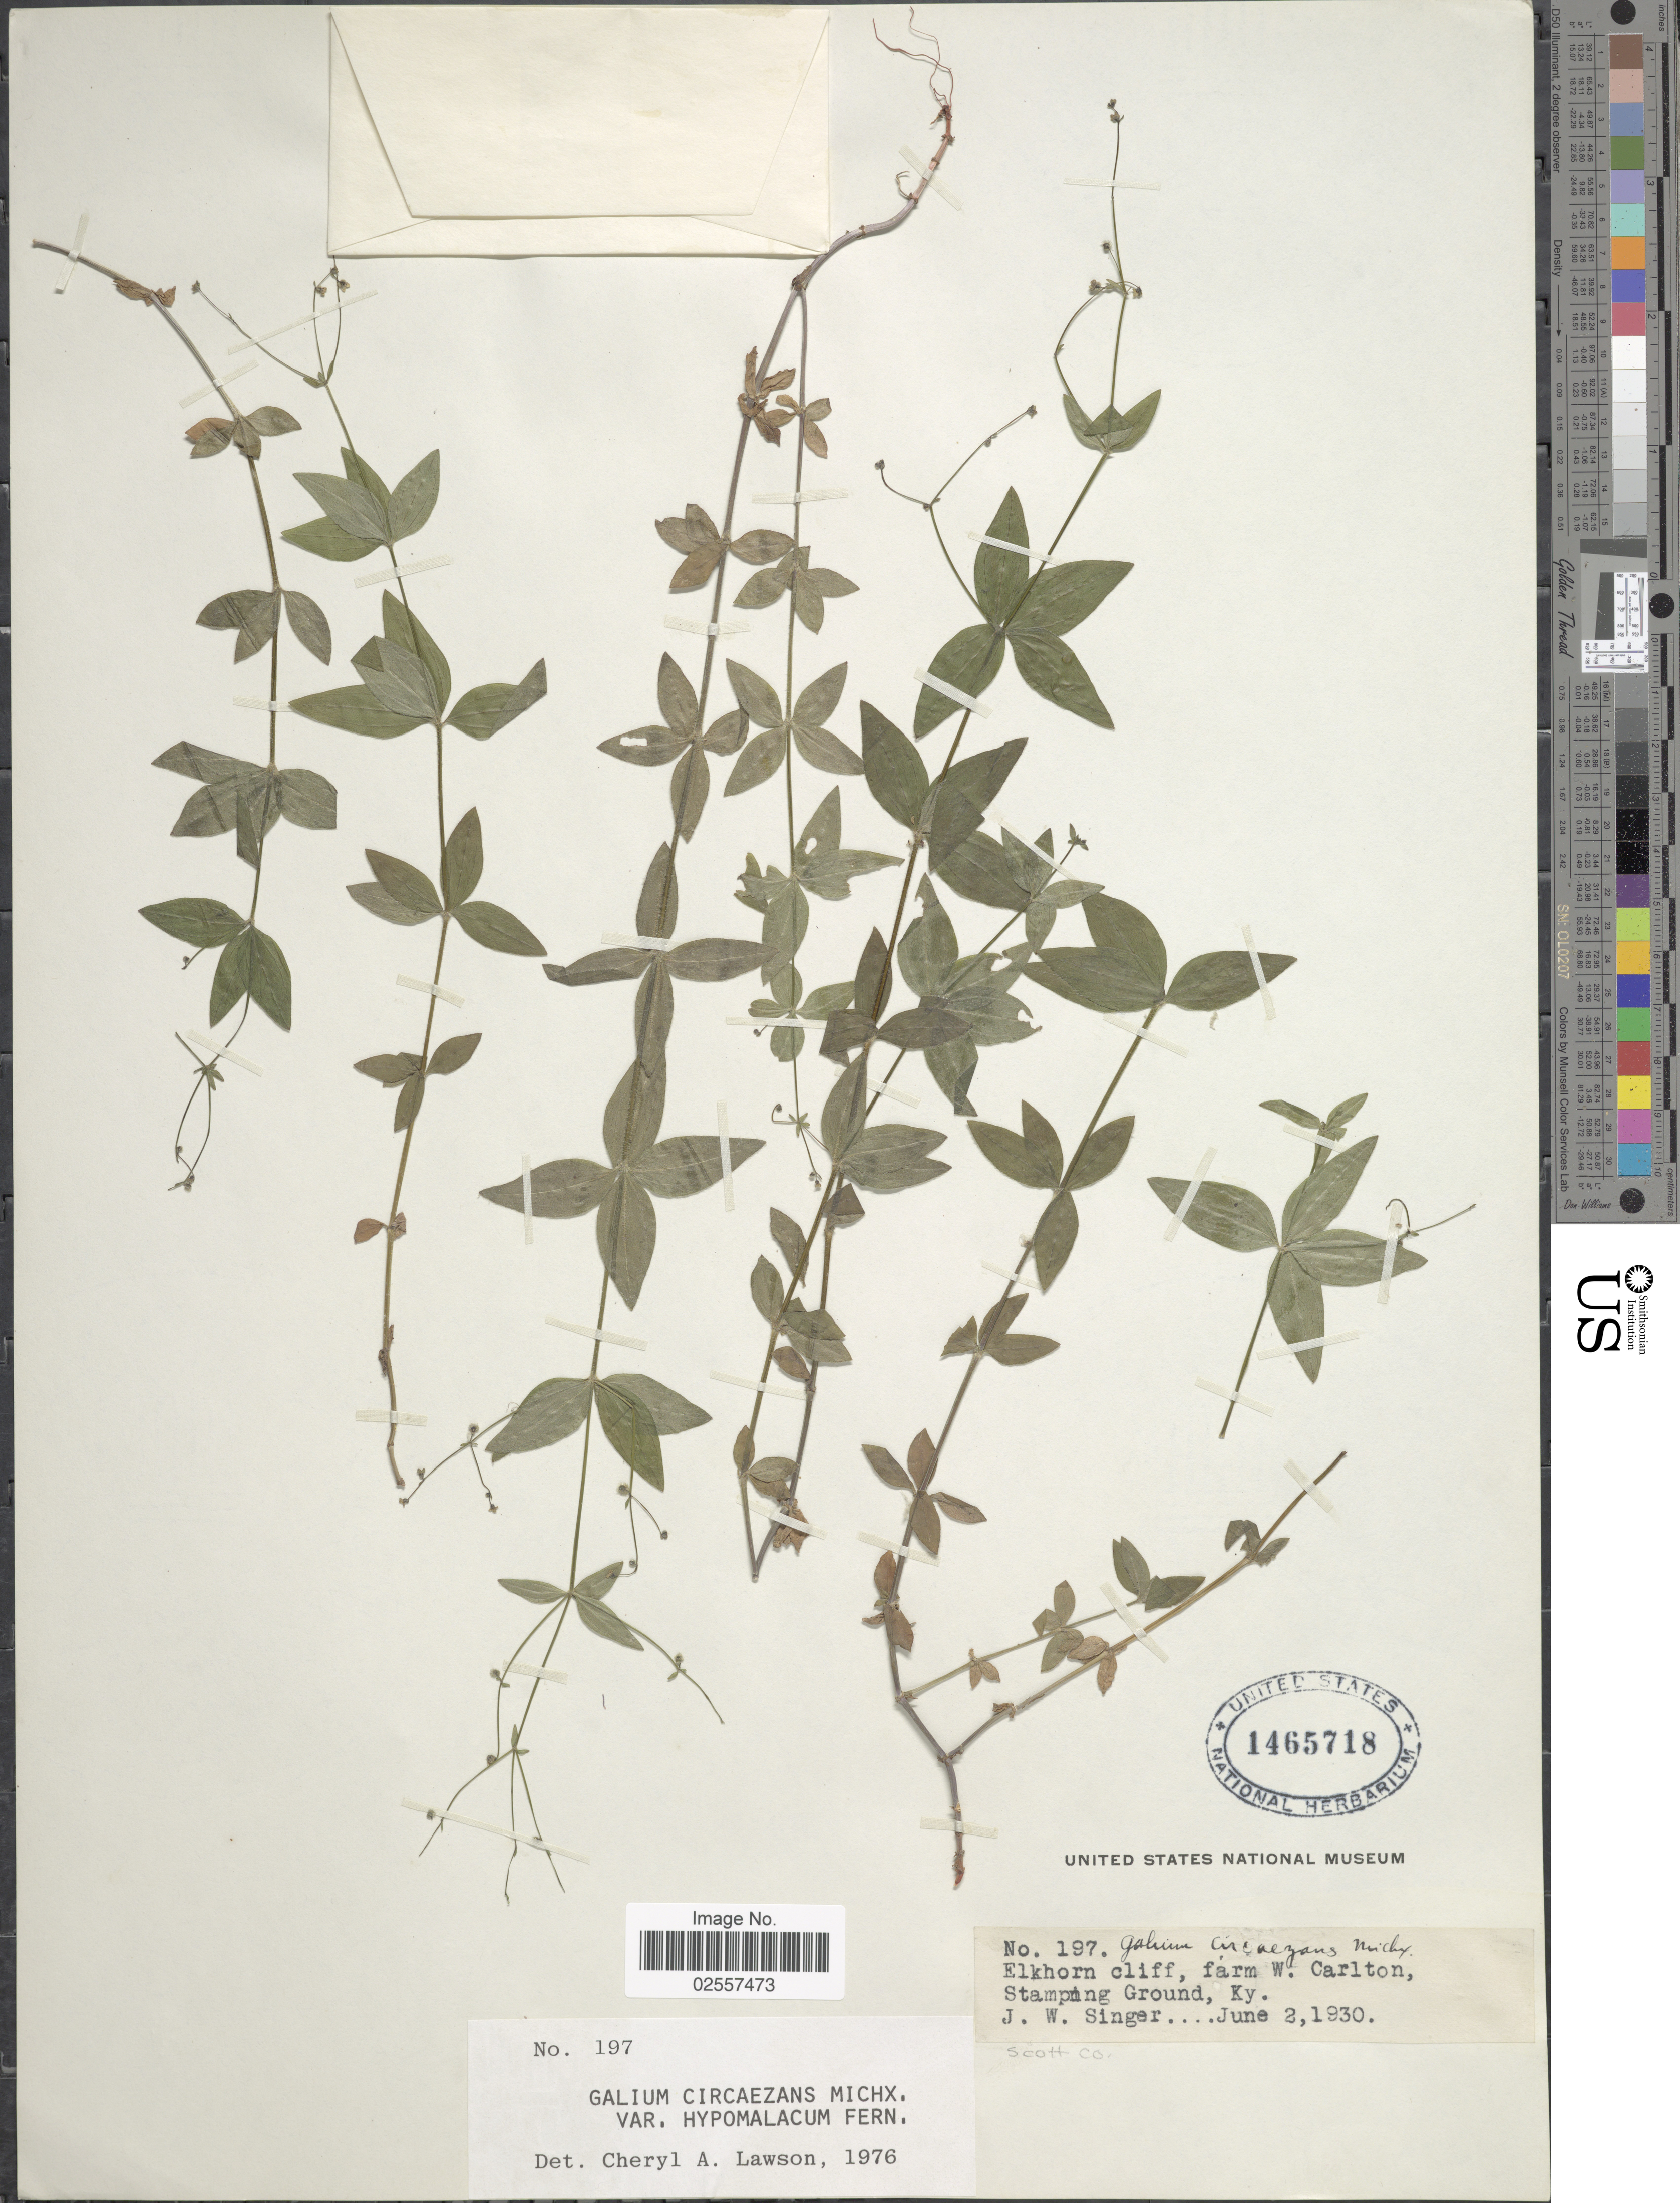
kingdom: Plantae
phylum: Tracheophyta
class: Magnoliopsida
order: Gentianales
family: Rubiaceae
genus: Galium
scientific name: Galium circaezans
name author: Michx.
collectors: J. EW. Singer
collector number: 197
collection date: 1930-06-02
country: United States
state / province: Kentucky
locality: Elkhorn cliff, farm W. Carlton, Stamping Ground, Scott Co.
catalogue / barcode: US 1465718